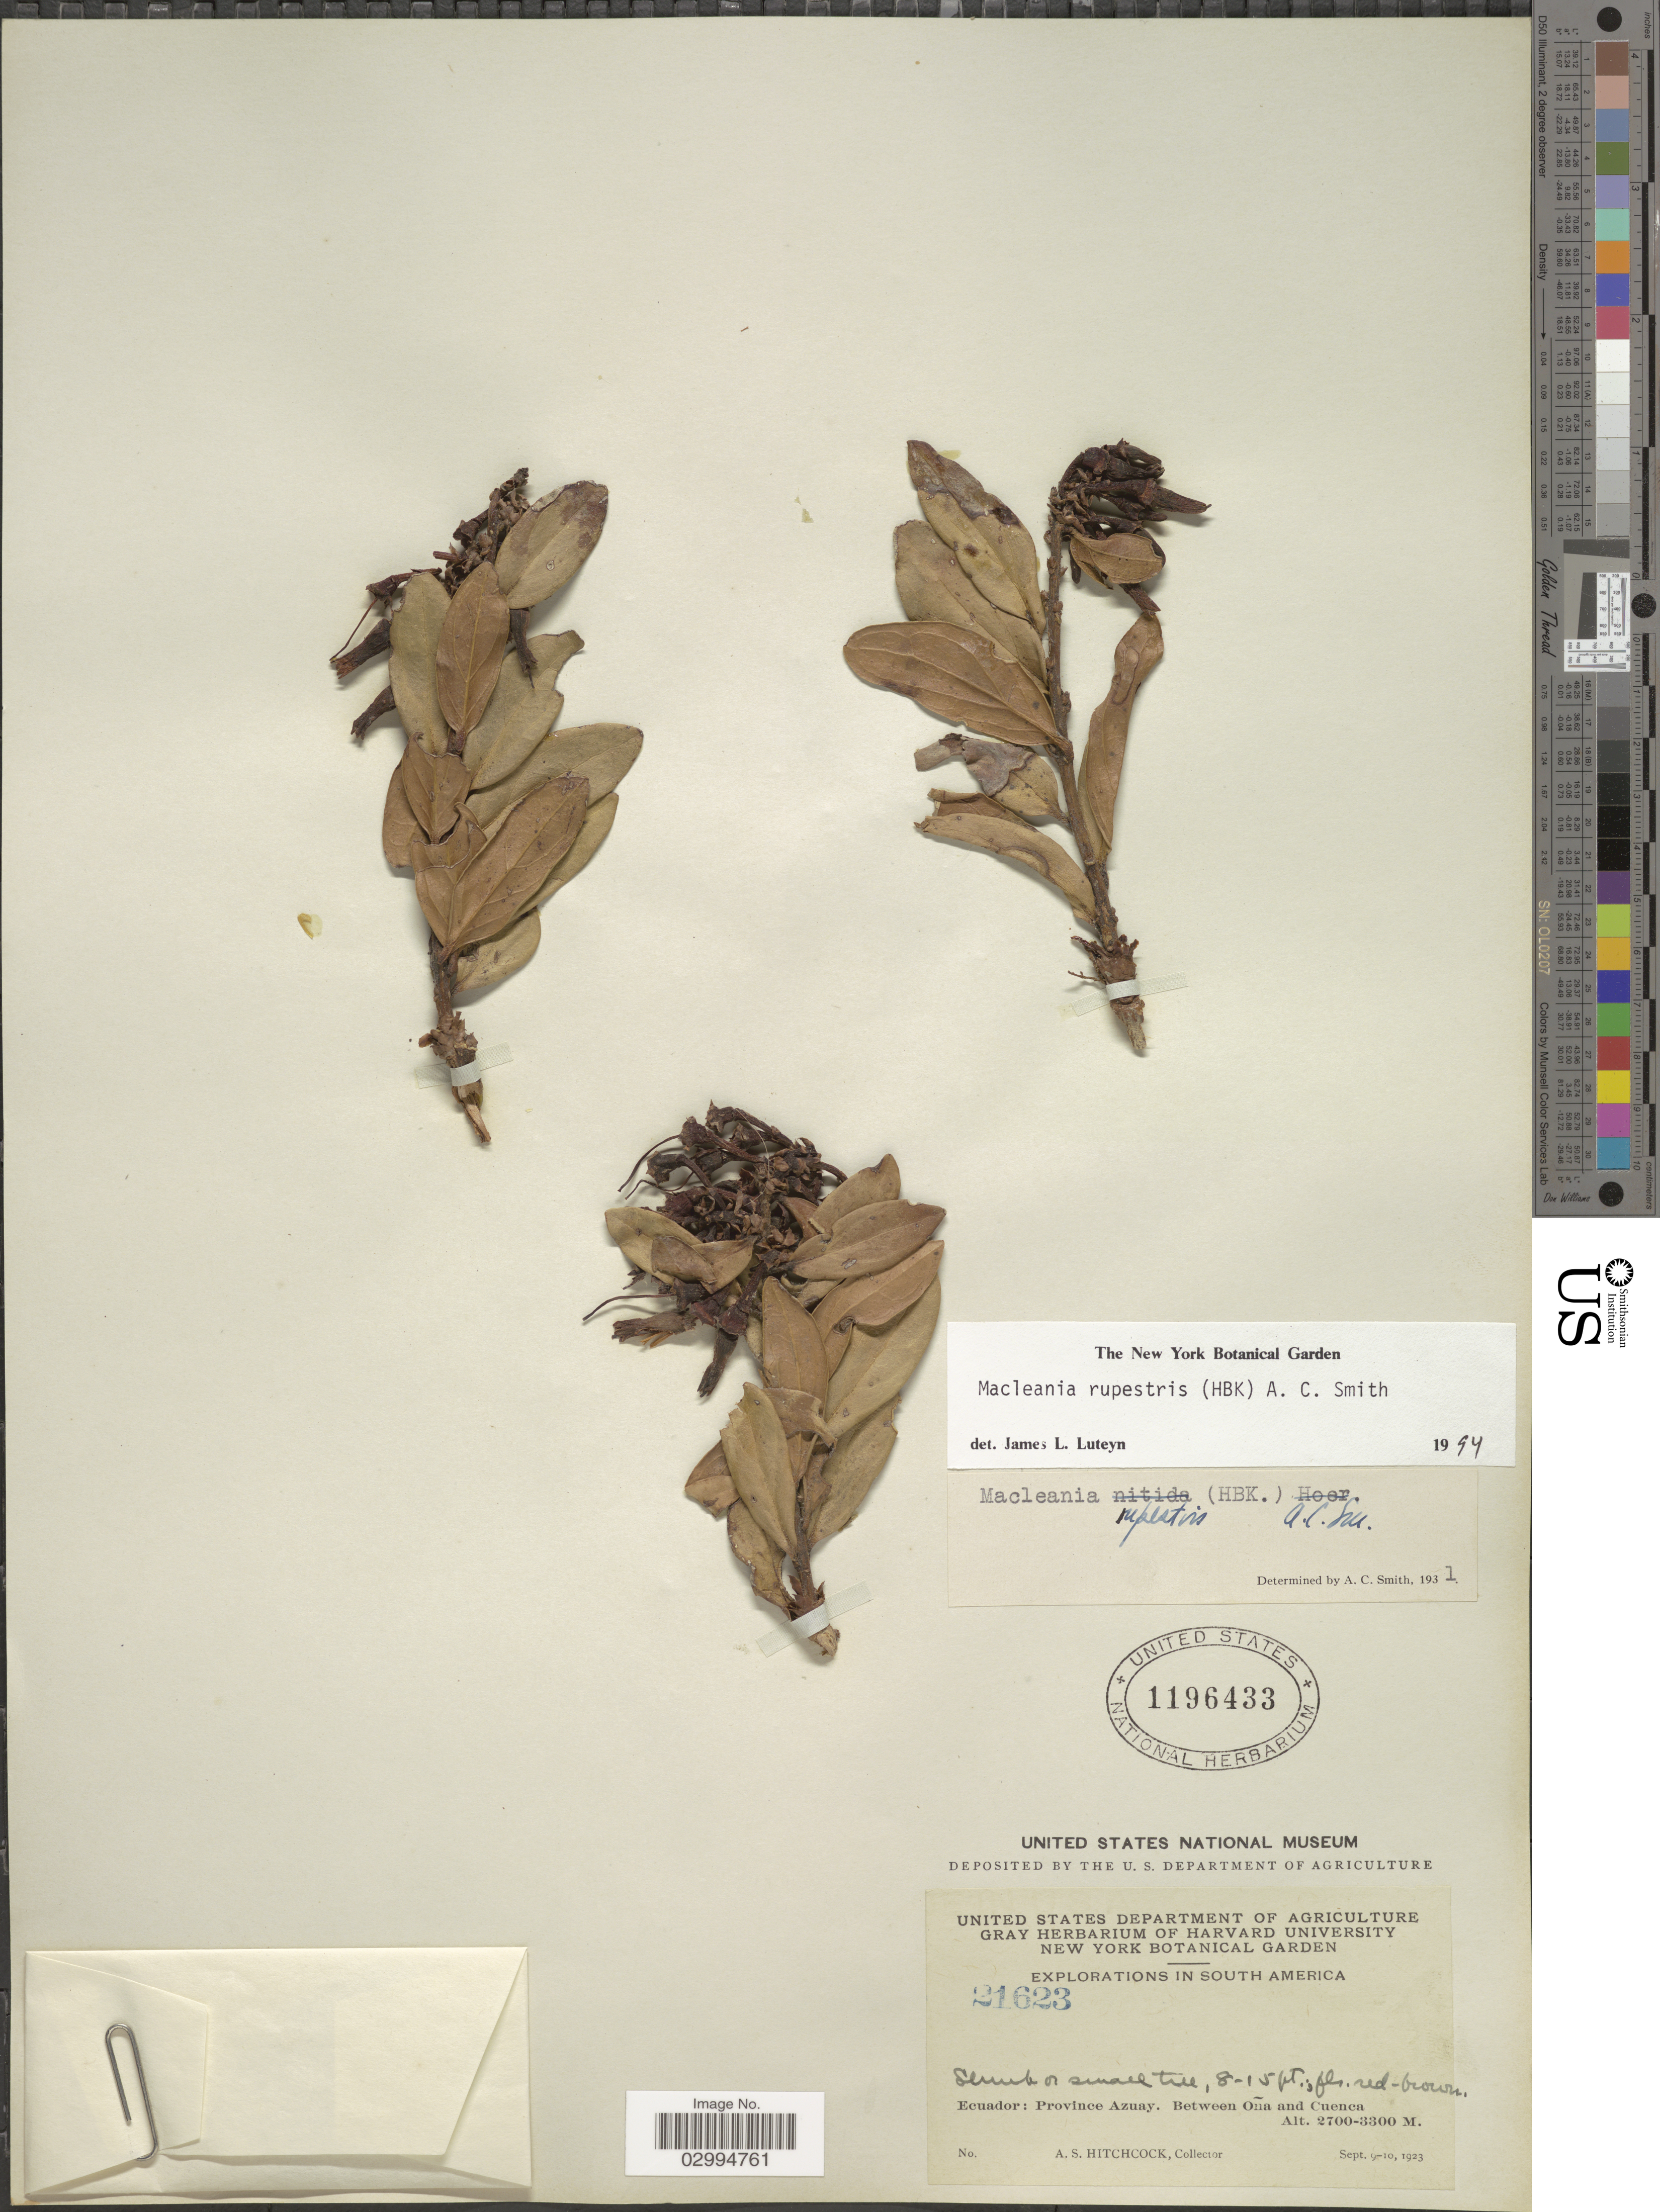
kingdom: Plantae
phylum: Tracheophyta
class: Magnoliopsida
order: Ericales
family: Ericaceae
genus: Macleania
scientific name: Macleania rupestris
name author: (Kunth) A.C. Sm.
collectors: A. S. Hitchcock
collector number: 21623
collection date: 1923-09-09/1923-09-10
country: Ecuador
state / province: Azuay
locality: Between Oña and Cuenca.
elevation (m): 2700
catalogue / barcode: US 1196433